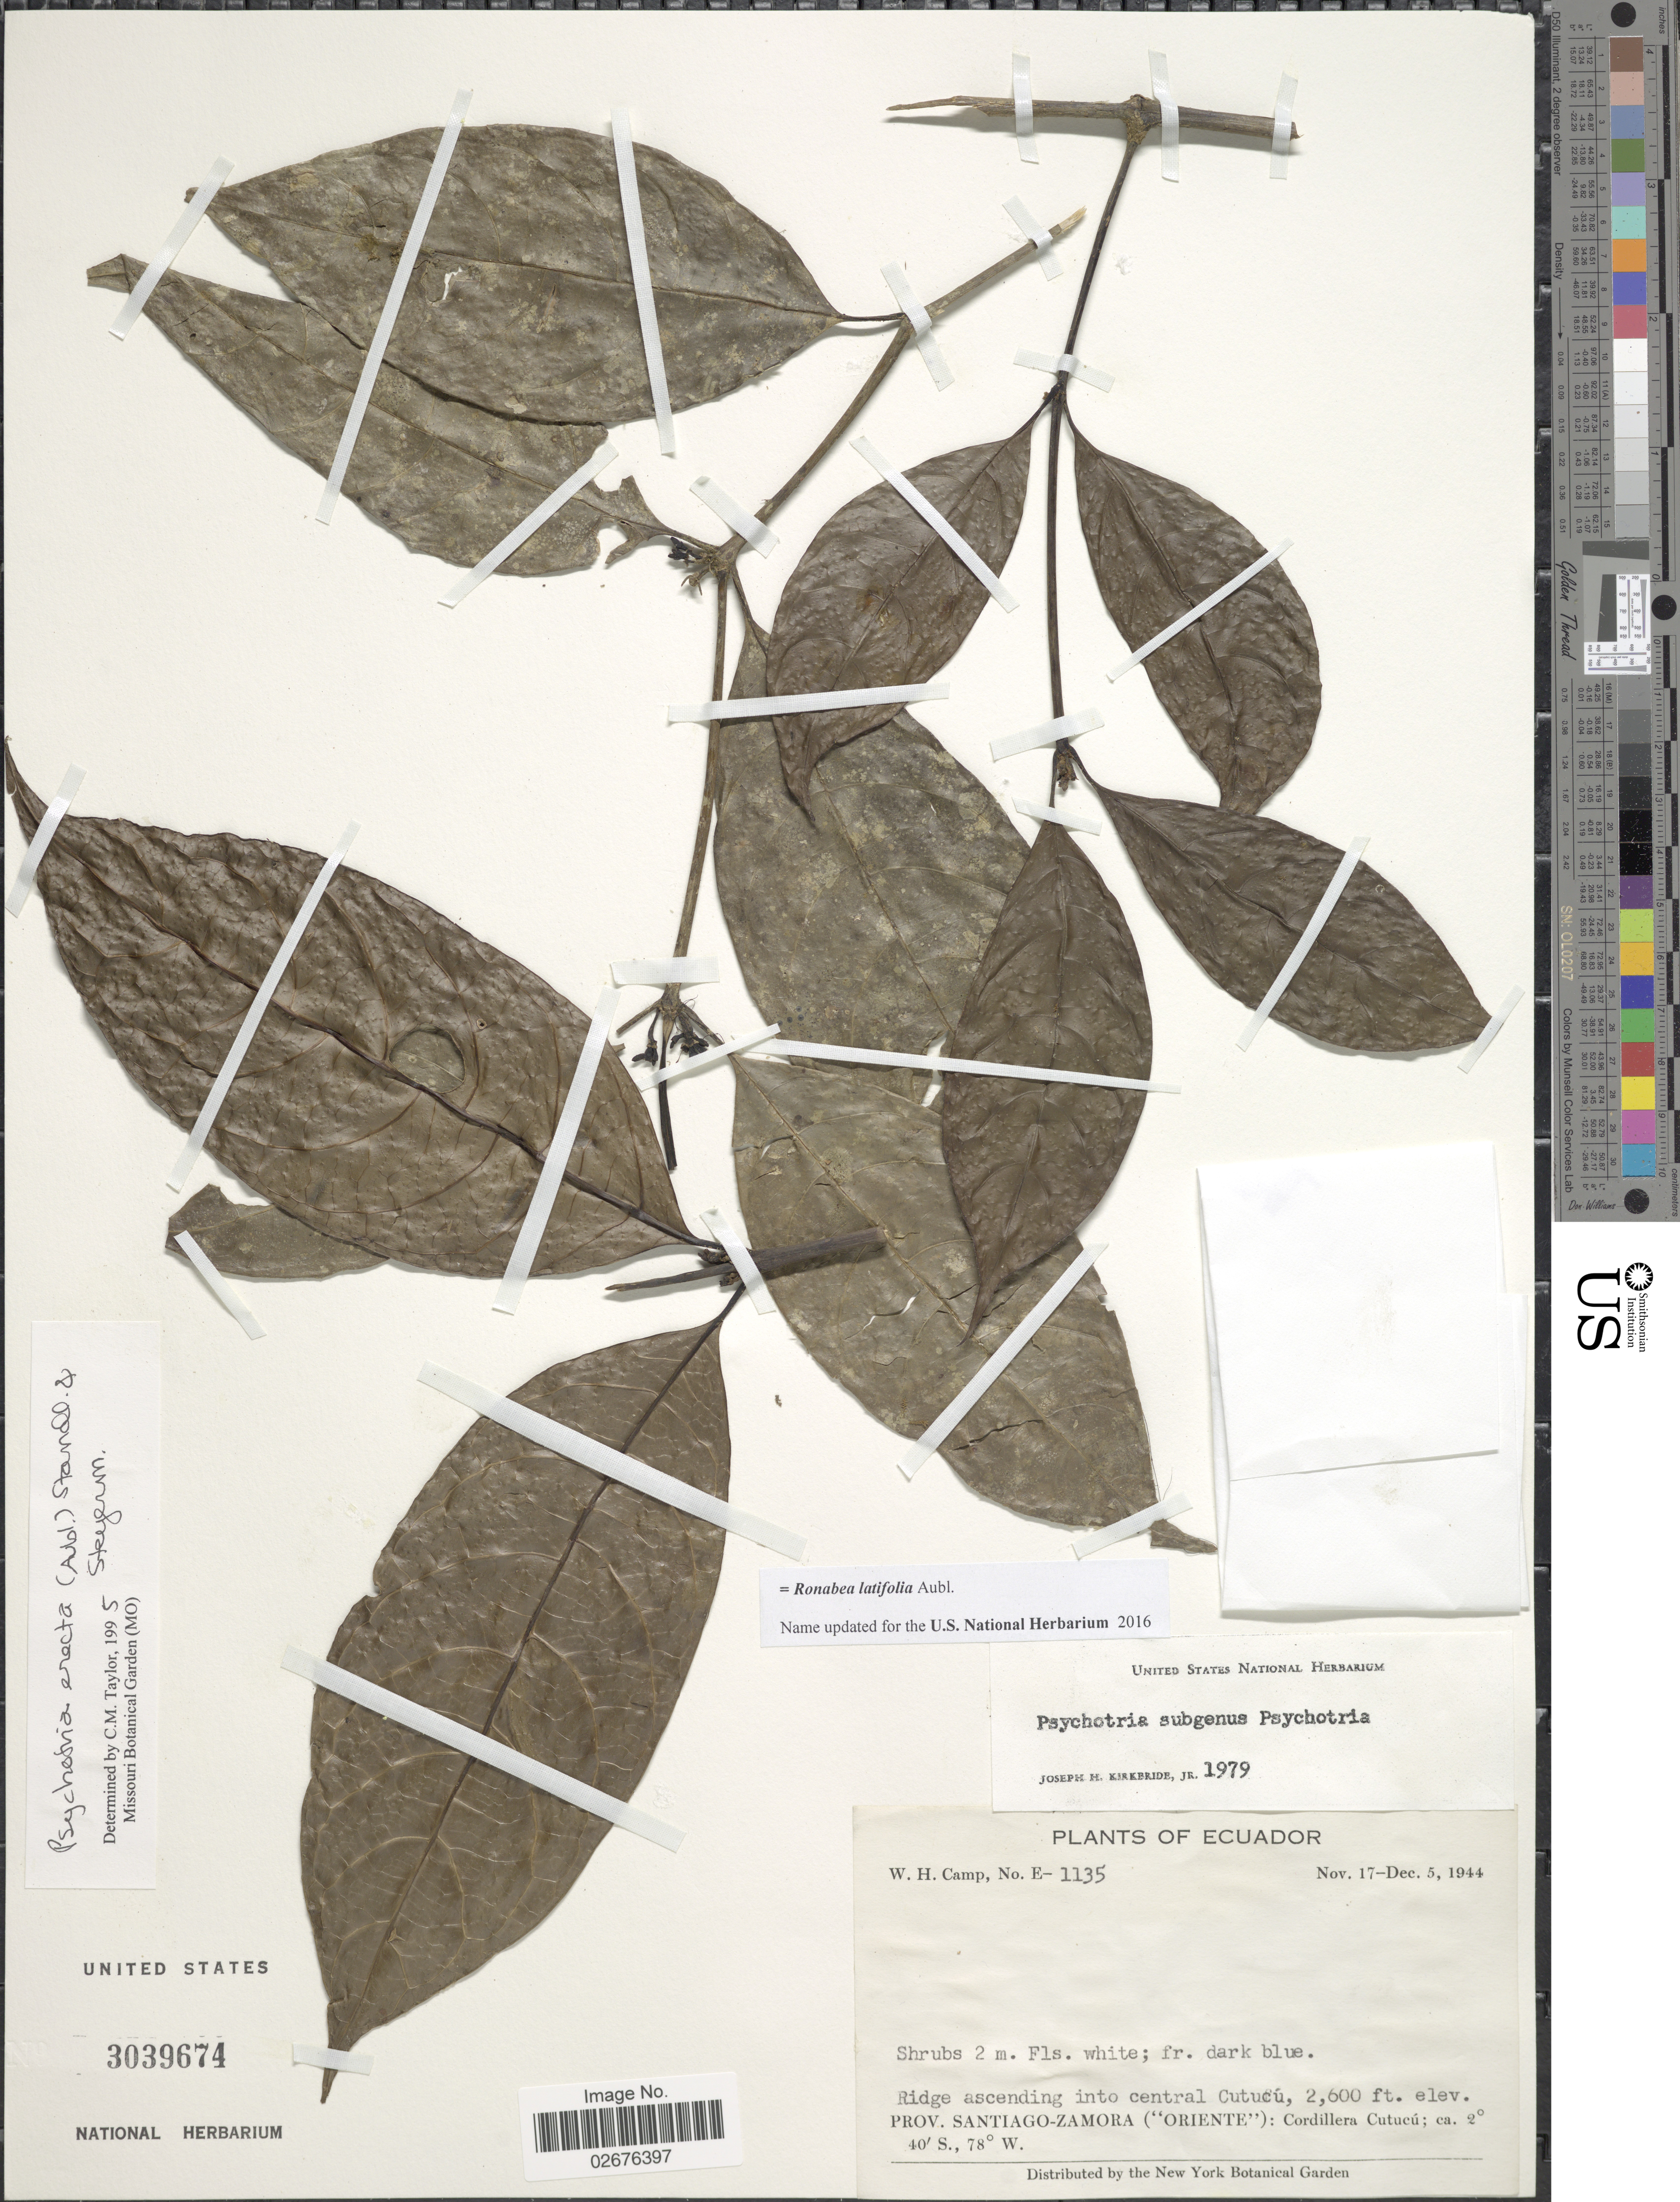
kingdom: Plantae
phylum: Tracheophyta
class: Magnoliopsida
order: Gentianales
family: Rubiaceae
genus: Ronabea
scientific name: Ronabea latifolia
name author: Aubl.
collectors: W. H. Camp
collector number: E-1135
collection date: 1944-11-17/1944-12-05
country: Ecuador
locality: Ridge ascending into central Cutucu, Prov. Santiago-Zamora ("Oriente"): Cordillera Cutucu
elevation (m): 792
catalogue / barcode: US 3039674